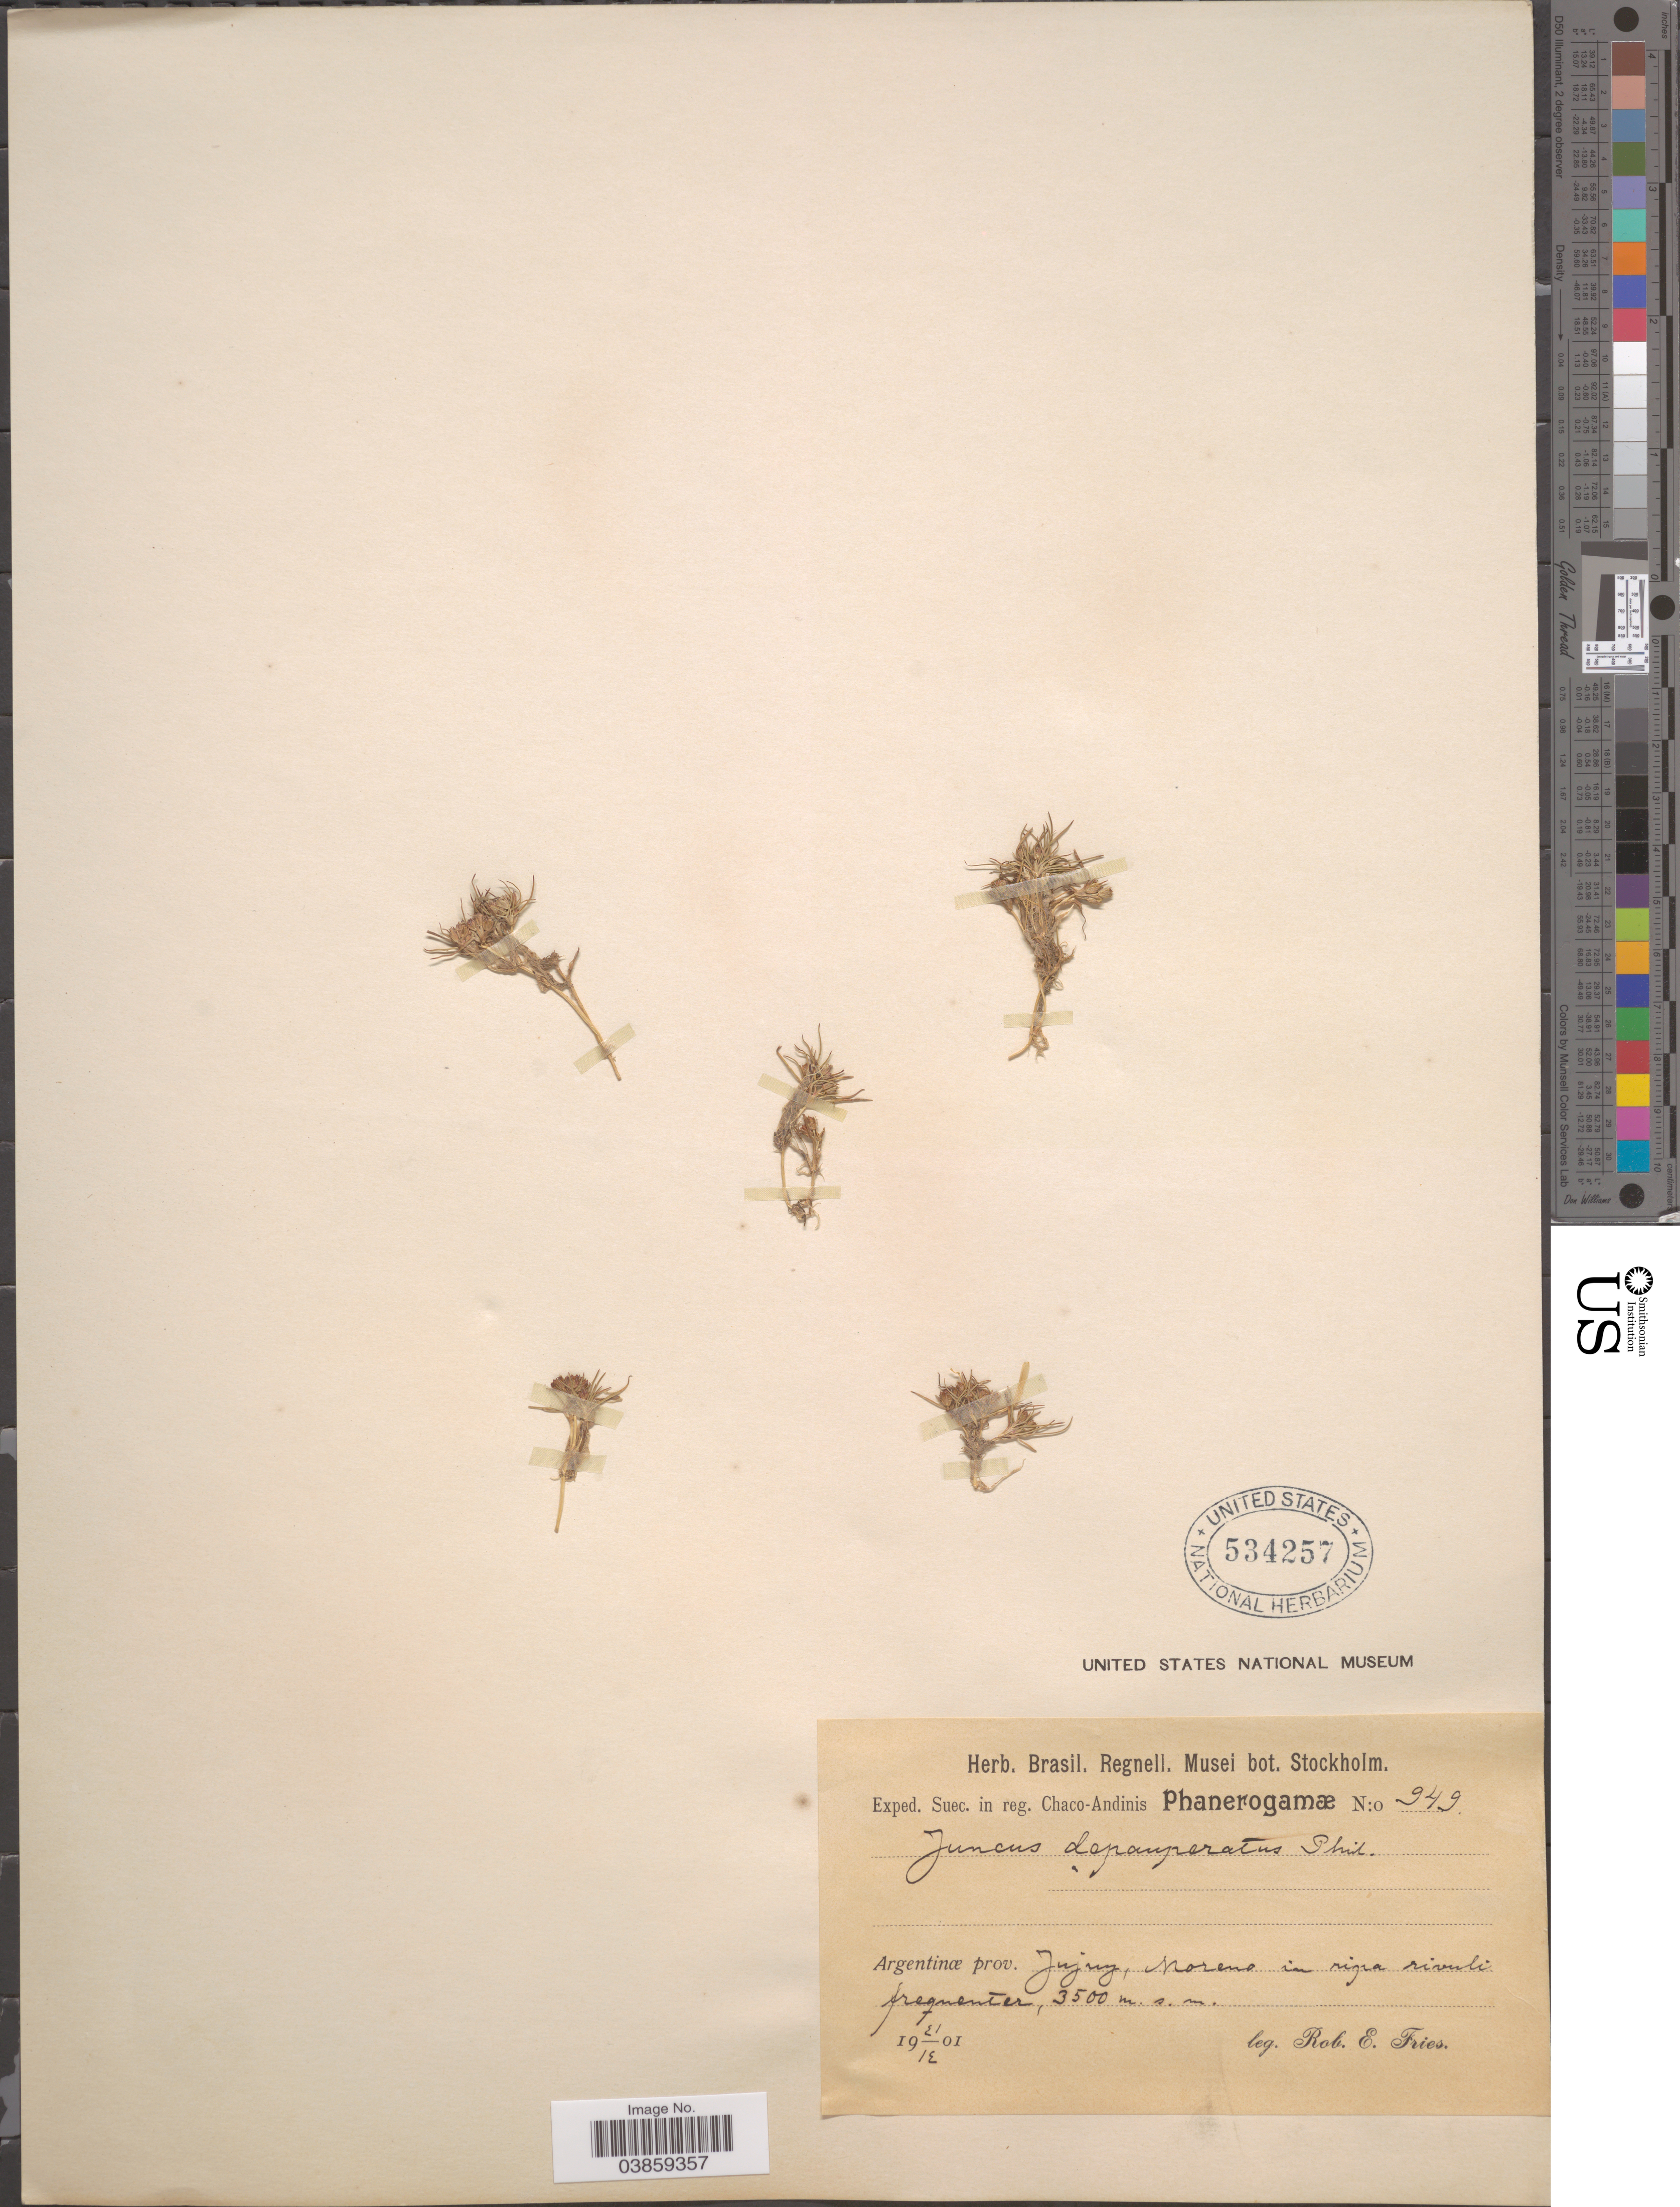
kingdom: Plantae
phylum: Tracheophyta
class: Liliopsida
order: Poales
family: Juncaceae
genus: Juncus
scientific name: Juncus depauperatus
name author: Ten.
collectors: R. E. Fries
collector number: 949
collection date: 1901-12-21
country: Argentina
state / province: Jujuy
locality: Moreno in rigra rivuli frequenter.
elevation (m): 3500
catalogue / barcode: US 534257